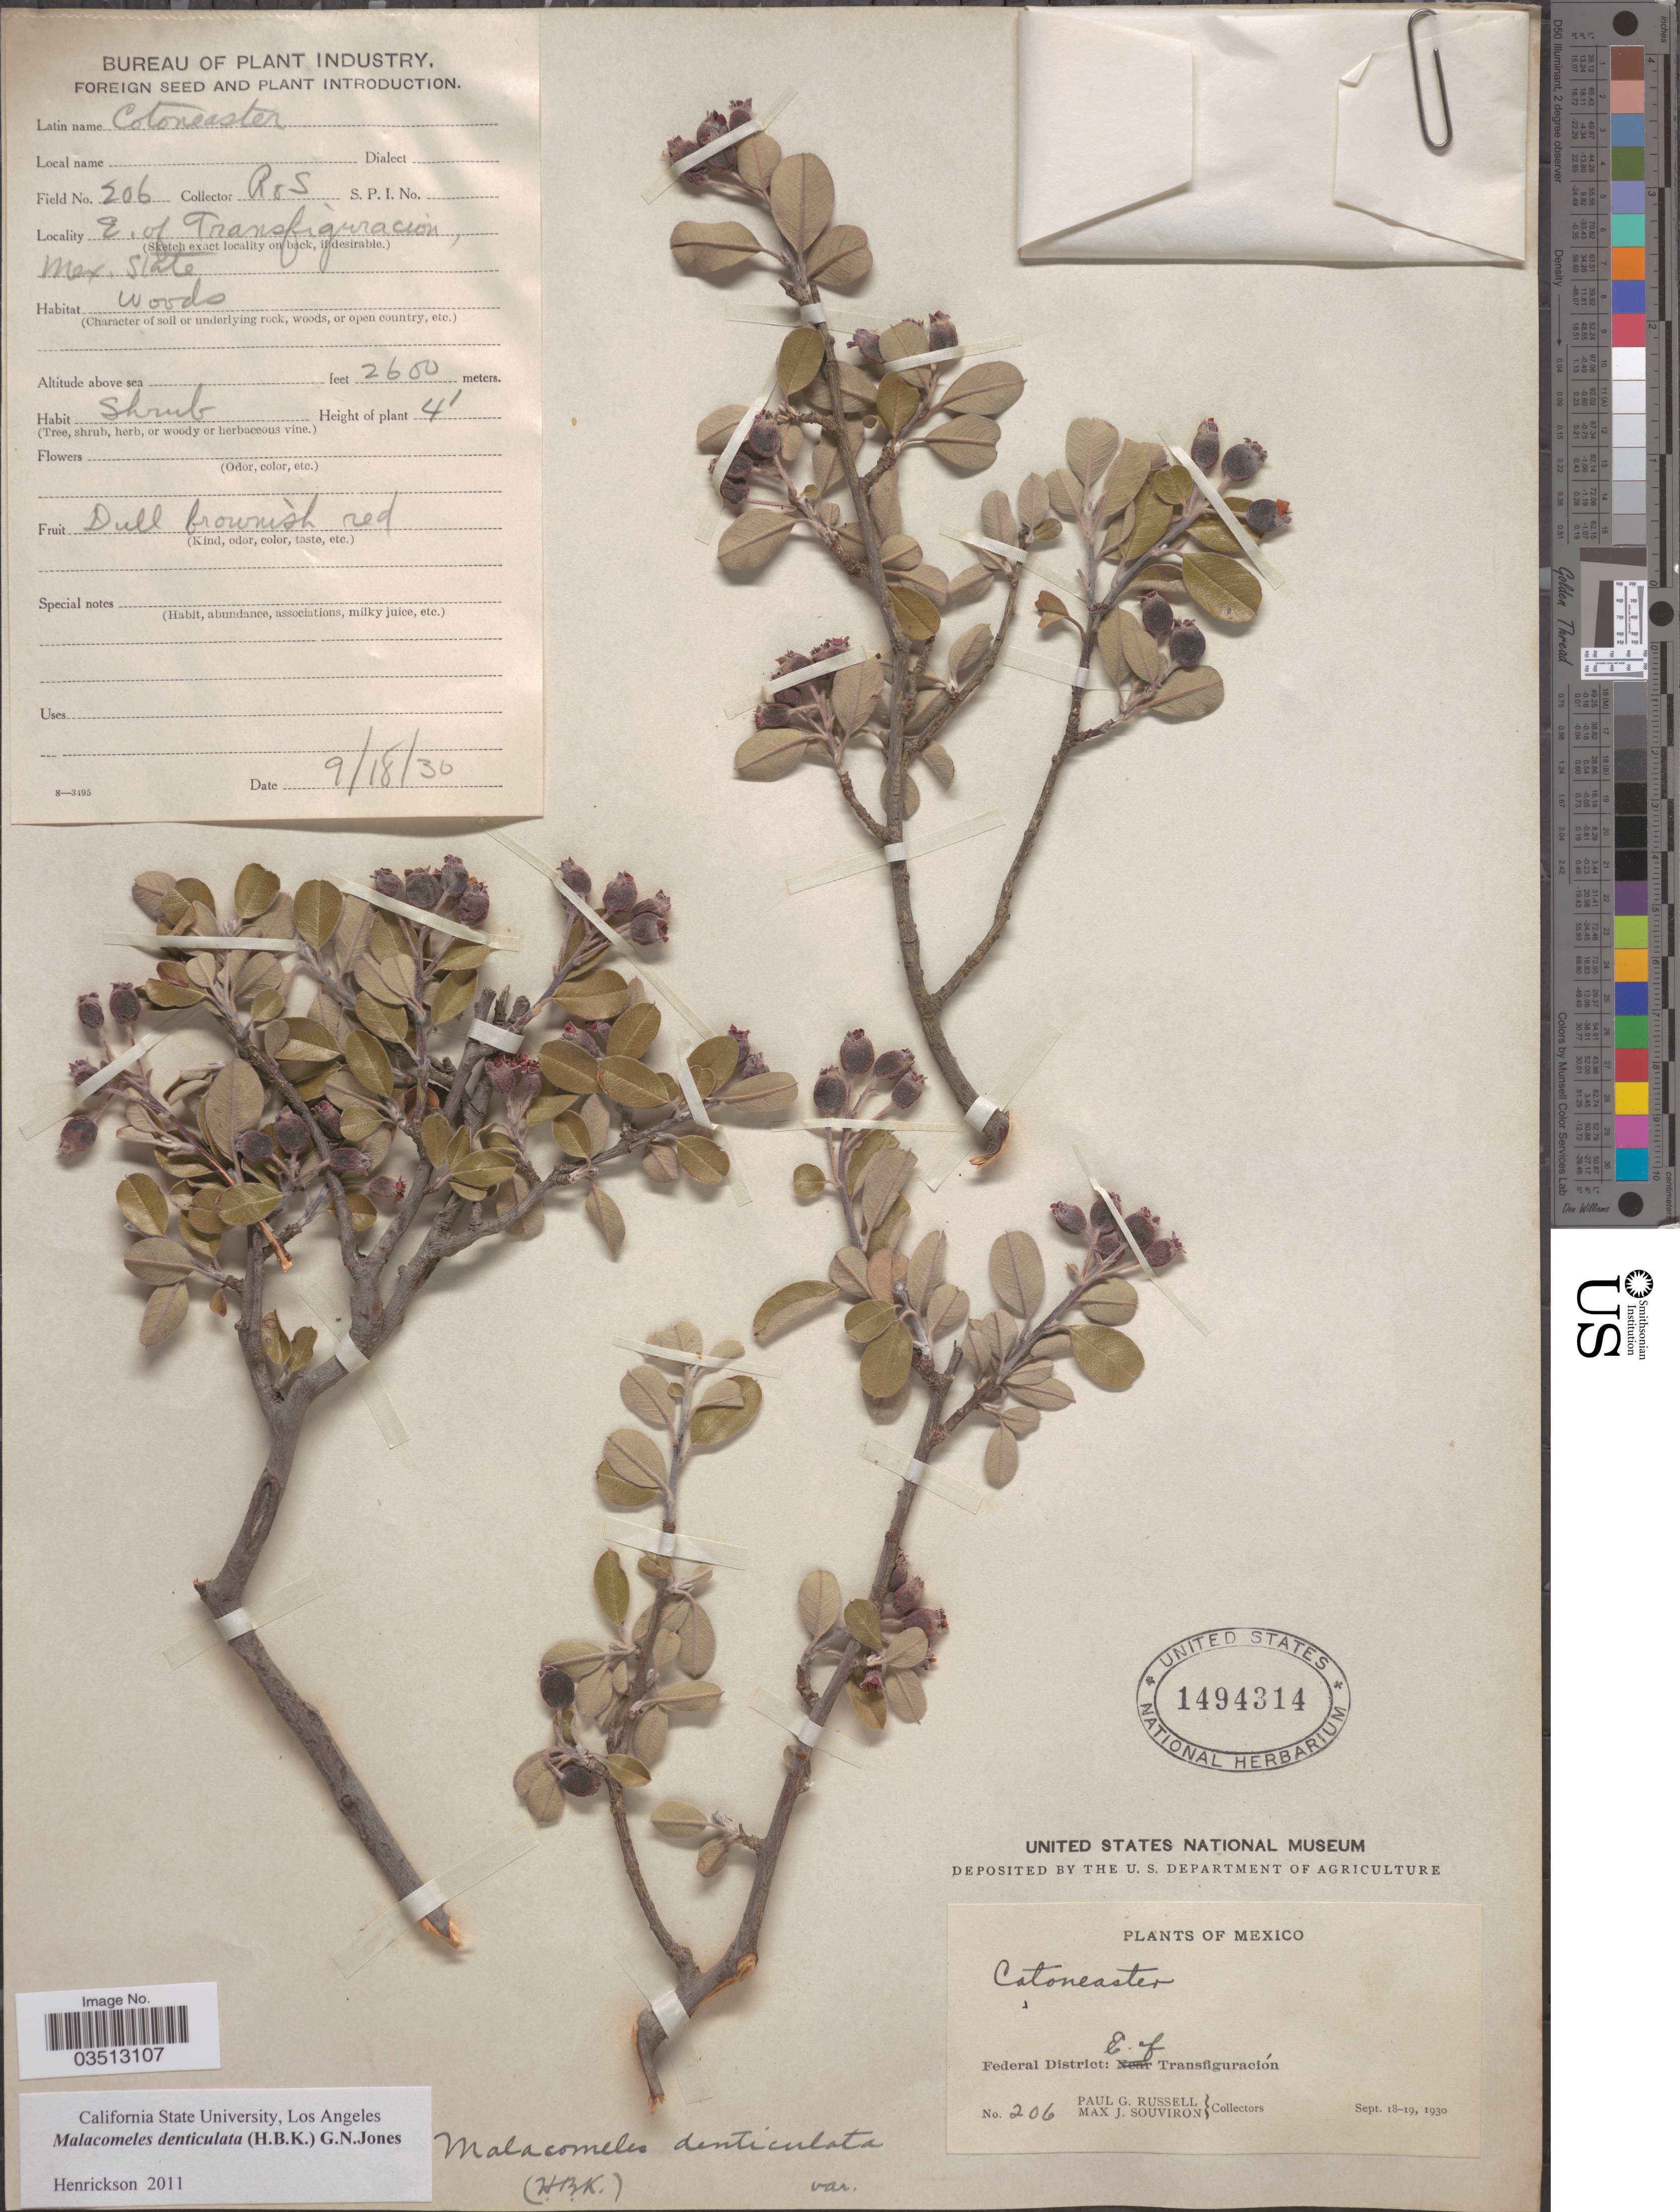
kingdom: Plantae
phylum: Tracheophyta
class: Magnoliopsida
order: Rosales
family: Rosaceae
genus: Malacomeles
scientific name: Malacomeles denticulata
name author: (Kunth) G.N. Jones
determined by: Henrickson, James, (CSLA), California State University at Los Angeles (UNITED STATES)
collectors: P. G. Russell & M. J. Souviron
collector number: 206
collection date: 1930-09-18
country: Mexico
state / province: Distrito Federal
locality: E. of Transfiguración.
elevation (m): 2600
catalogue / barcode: US 1494314